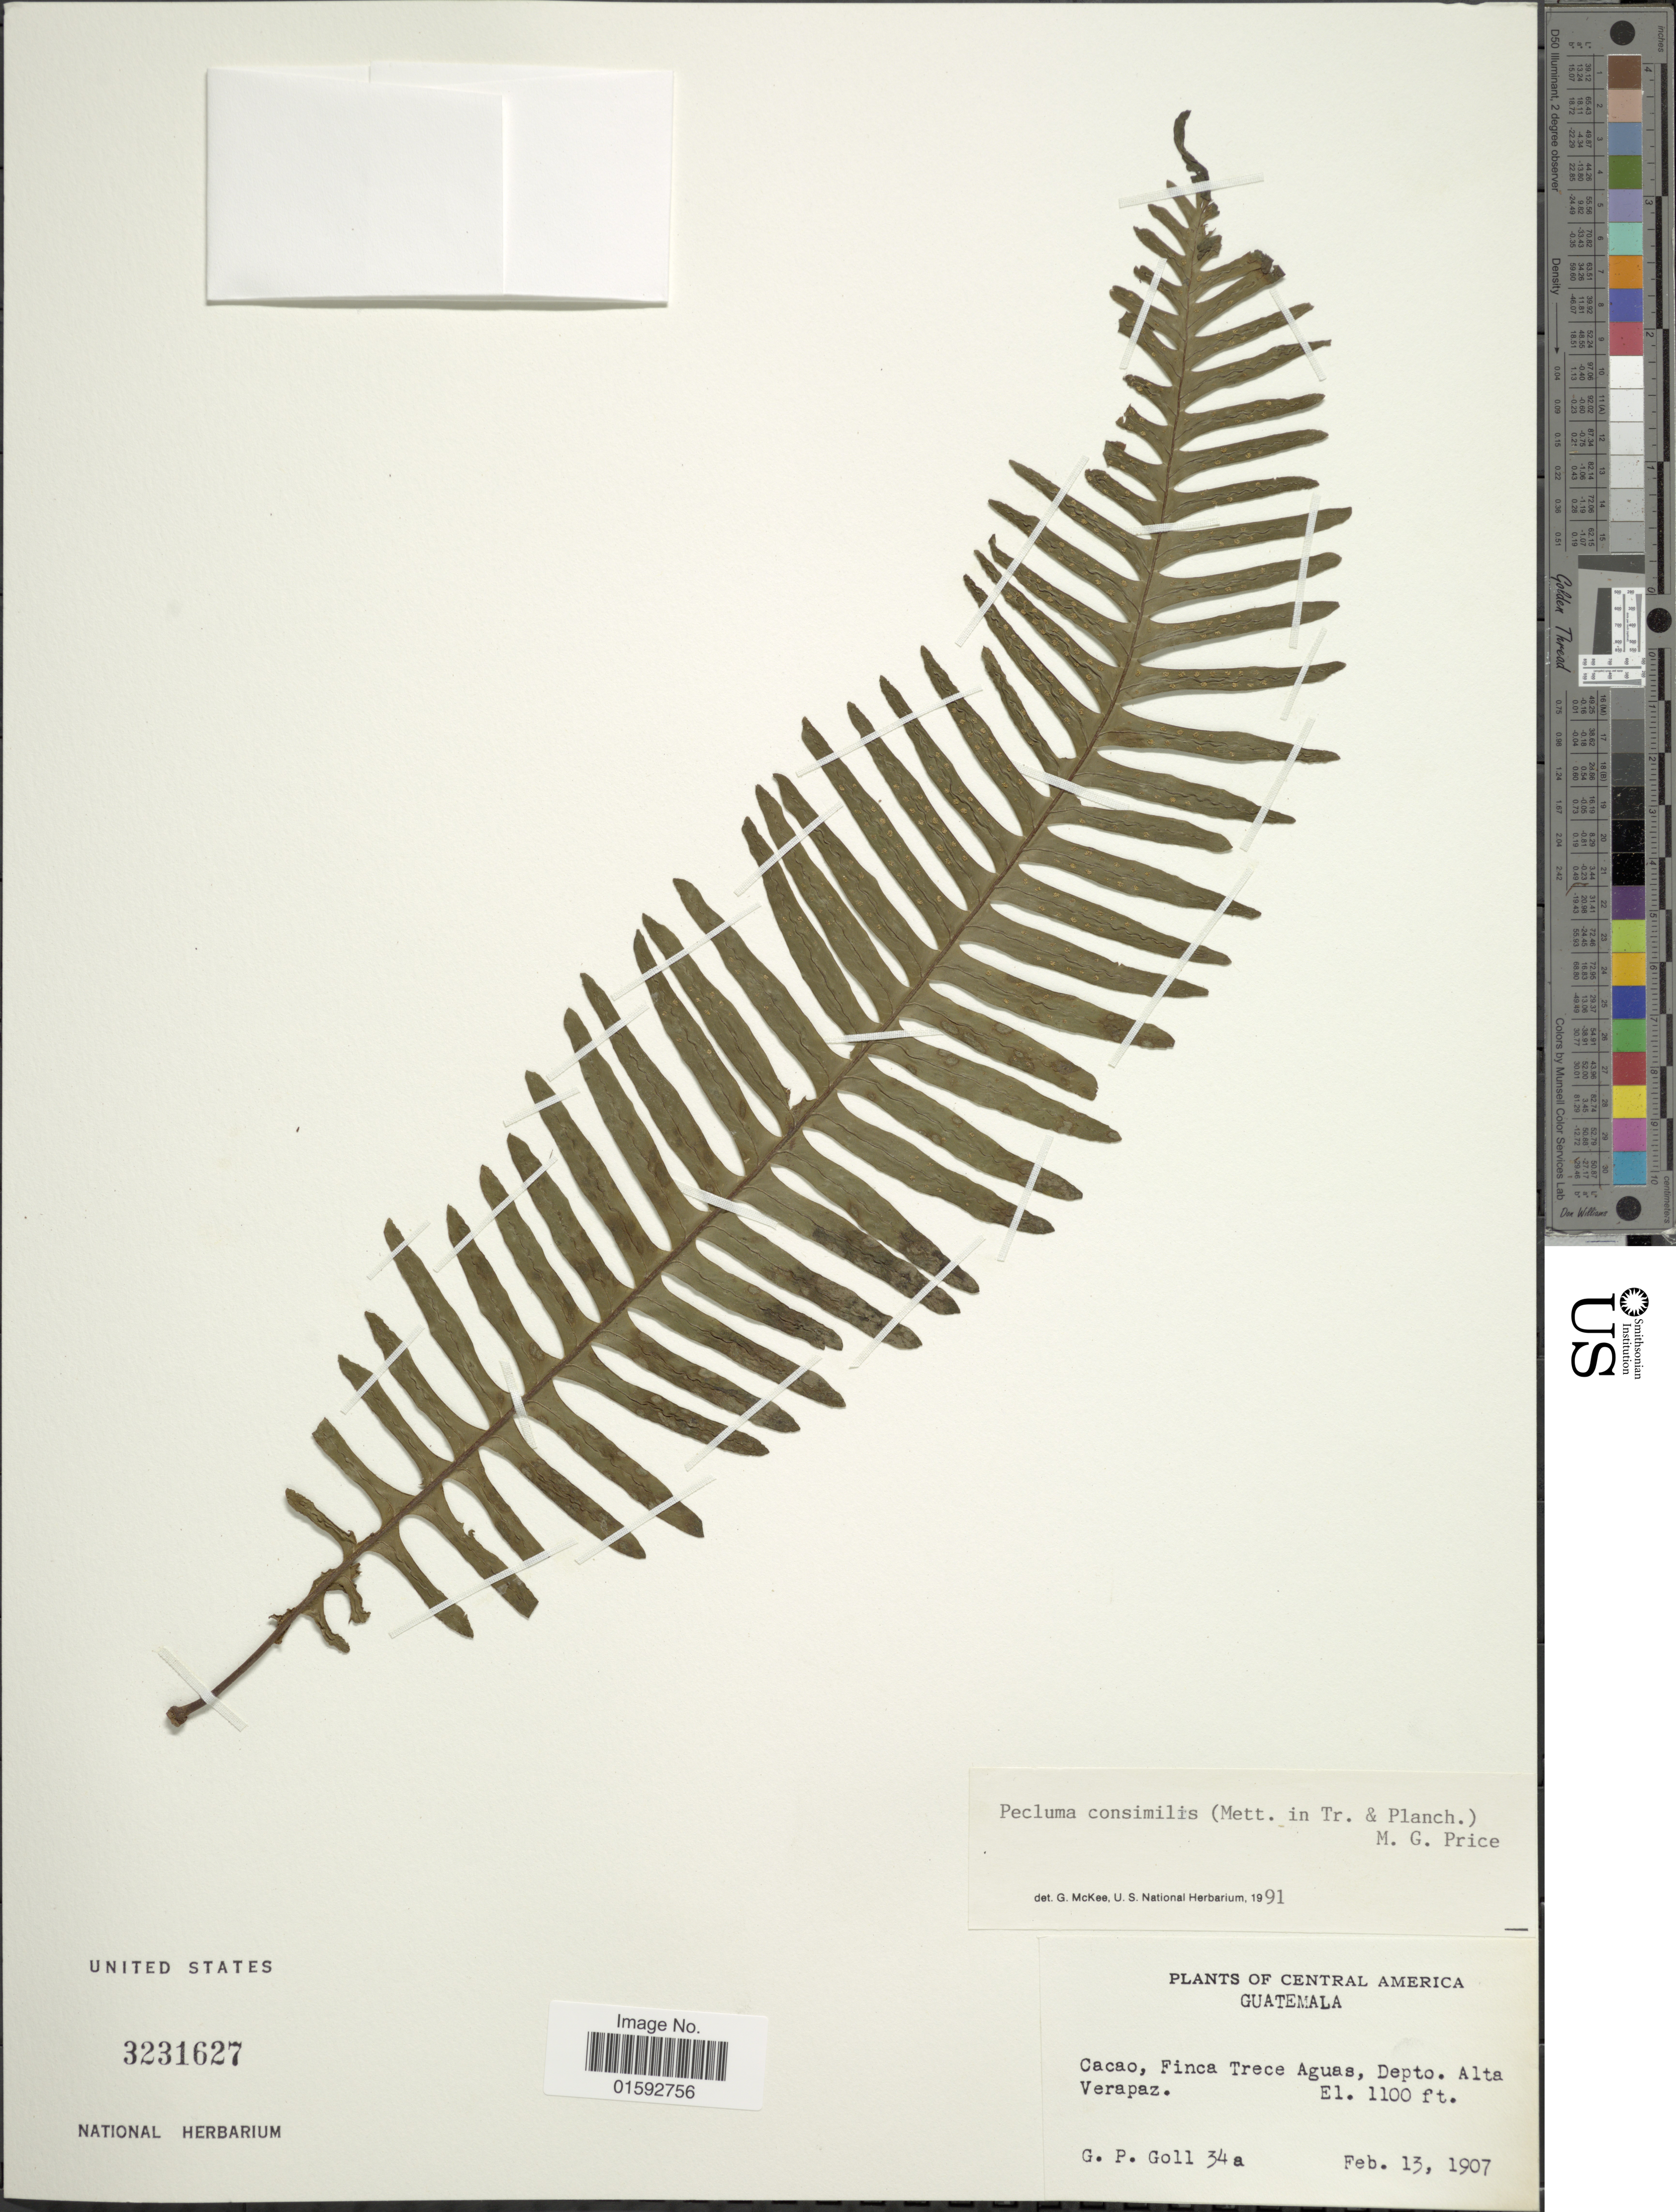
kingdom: Plantae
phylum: Tracheophyta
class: Polypodiopsida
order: Polypodiales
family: Polypodiaceae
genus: Pecluma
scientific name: Pecluma consimilis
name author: (Mett.) M.G. Price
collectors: G. P. Goll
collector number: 34a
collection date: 1907-02-13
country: Guatemala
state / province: Alta Verapaz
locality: Central America, Cacao, Finca Trece Aguas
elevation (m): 335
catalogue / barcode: US 3231627